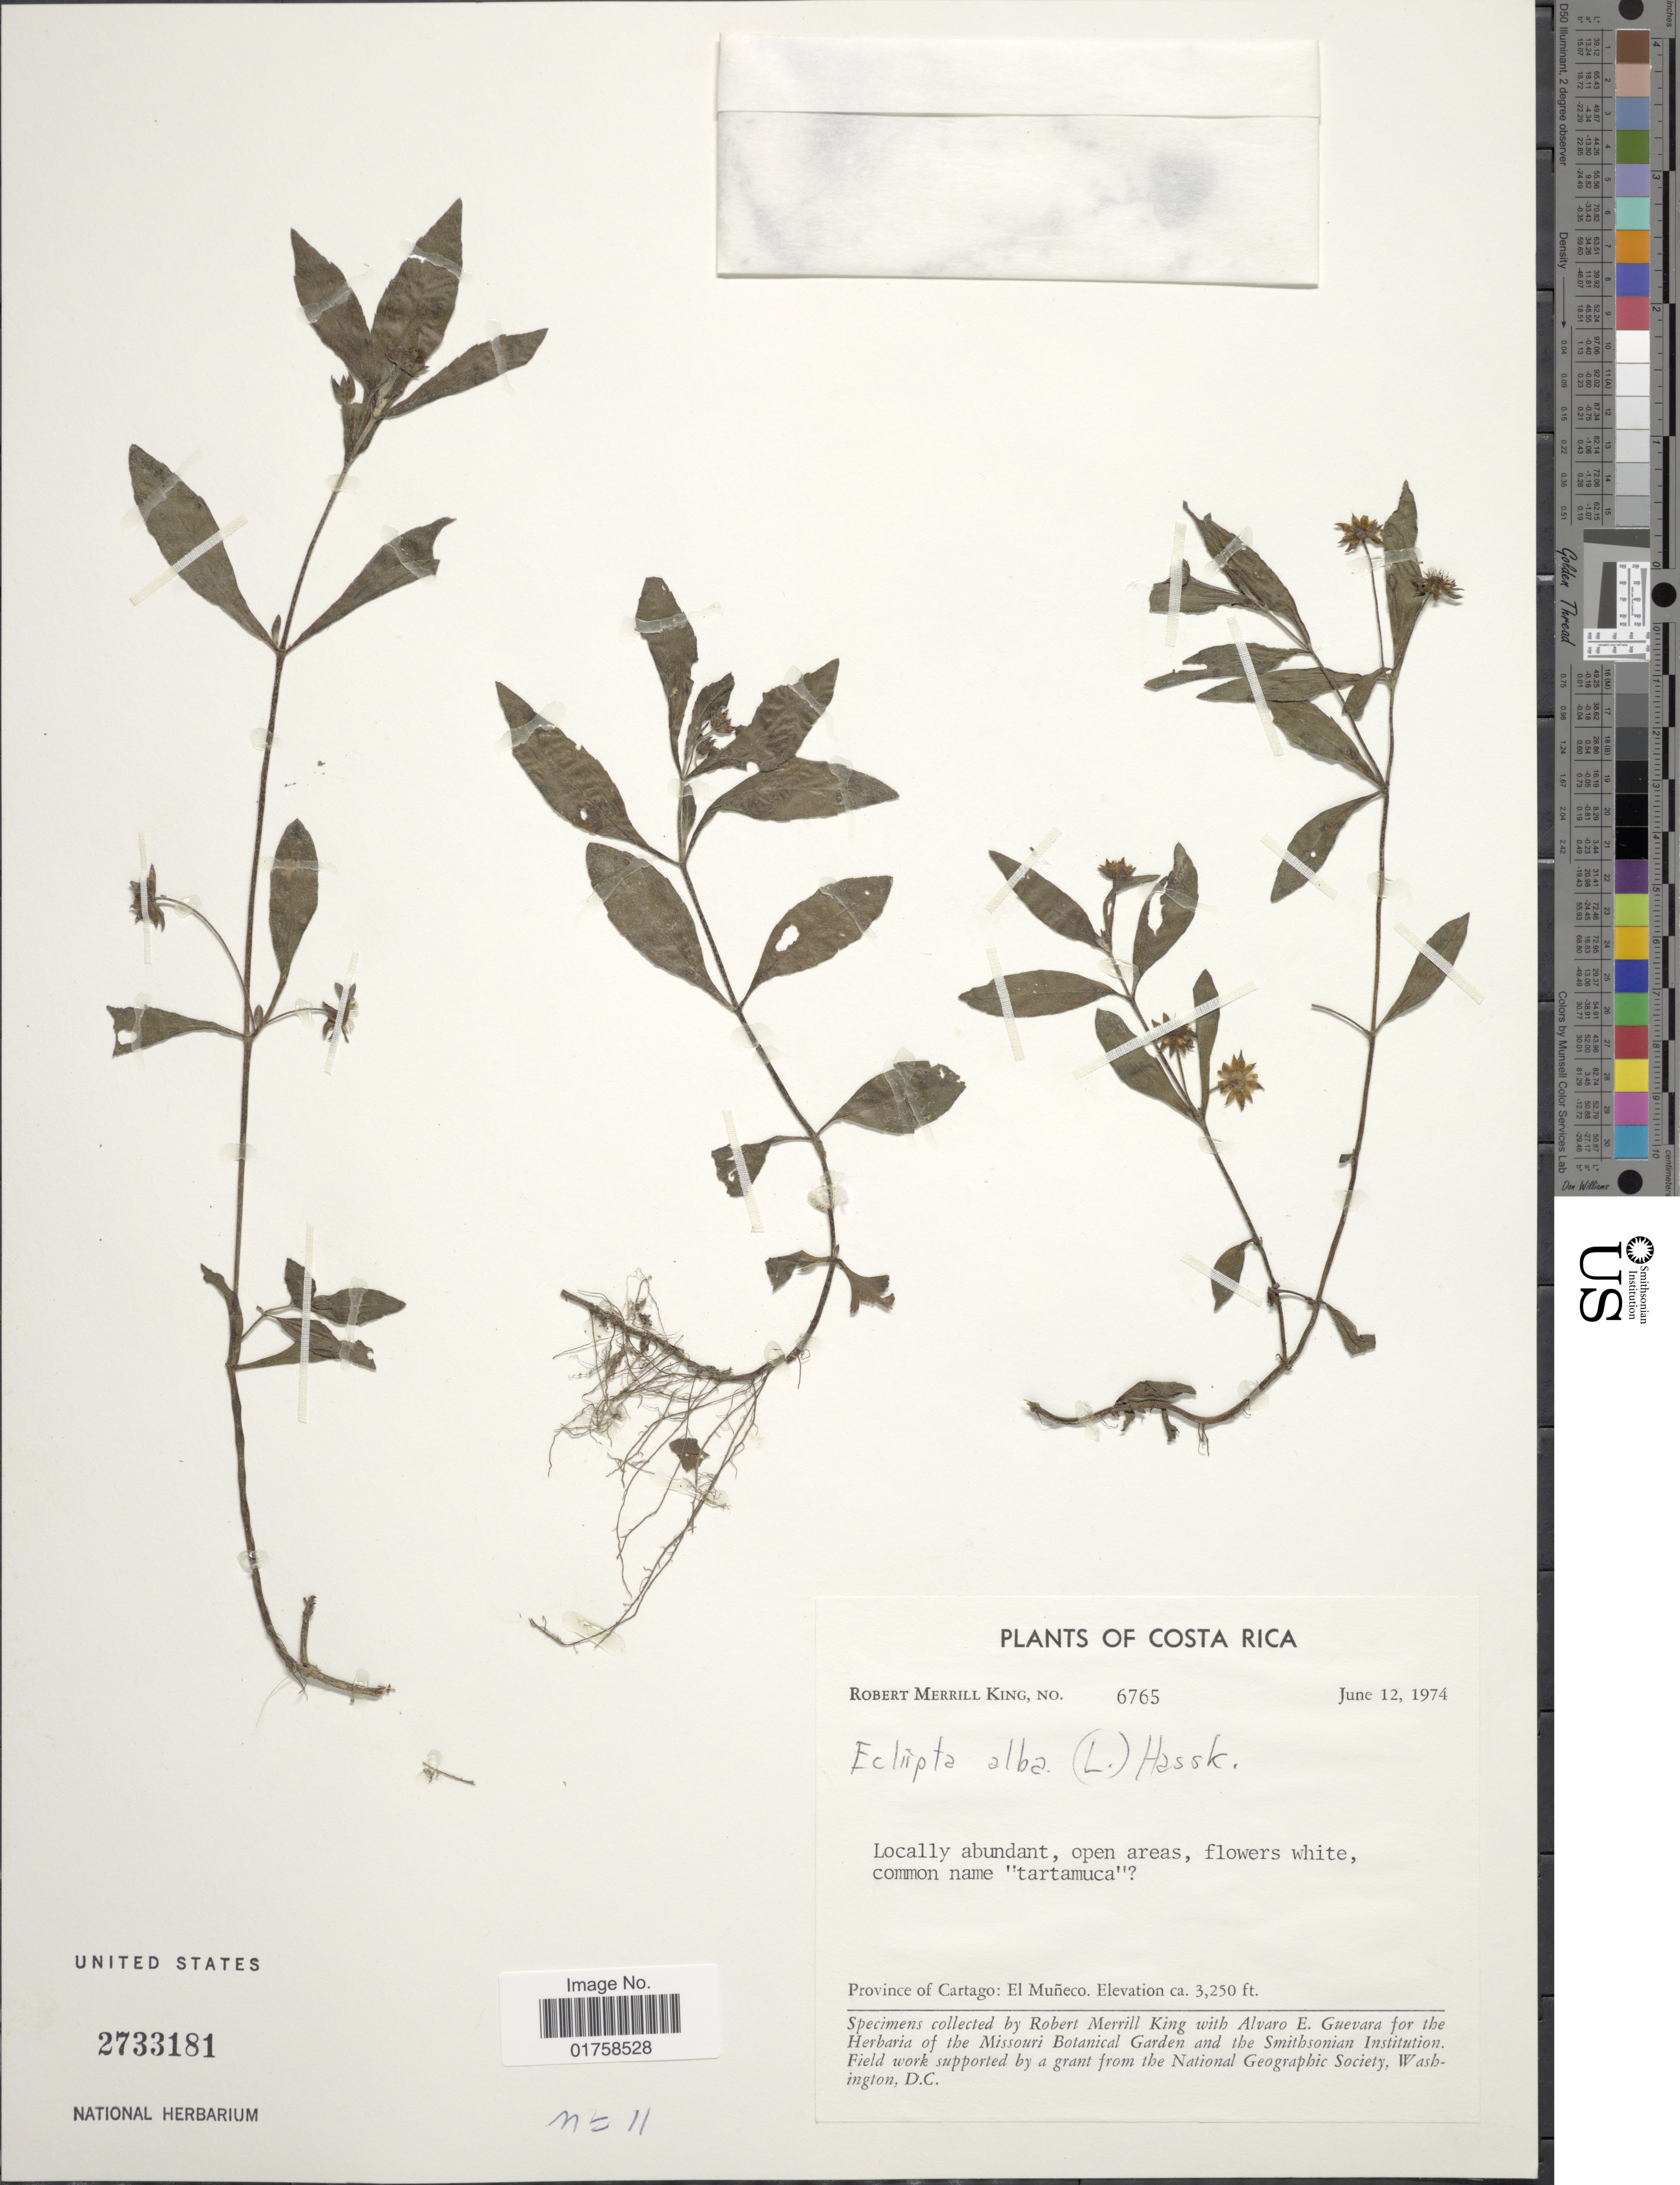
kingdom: Plantae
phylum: Tracheophyta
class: Magnoliopsida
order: Asterales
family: Asteraceae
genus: Eclipta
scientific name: Eclipta alba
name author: (L.) Hassk.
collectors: R. M. King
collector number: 6765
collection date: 1974-06-12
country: Costa Rica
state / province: Cartago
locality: Costa Rica. Province of Cartago: El Muñeco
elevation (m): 991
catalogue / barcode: US 2733181